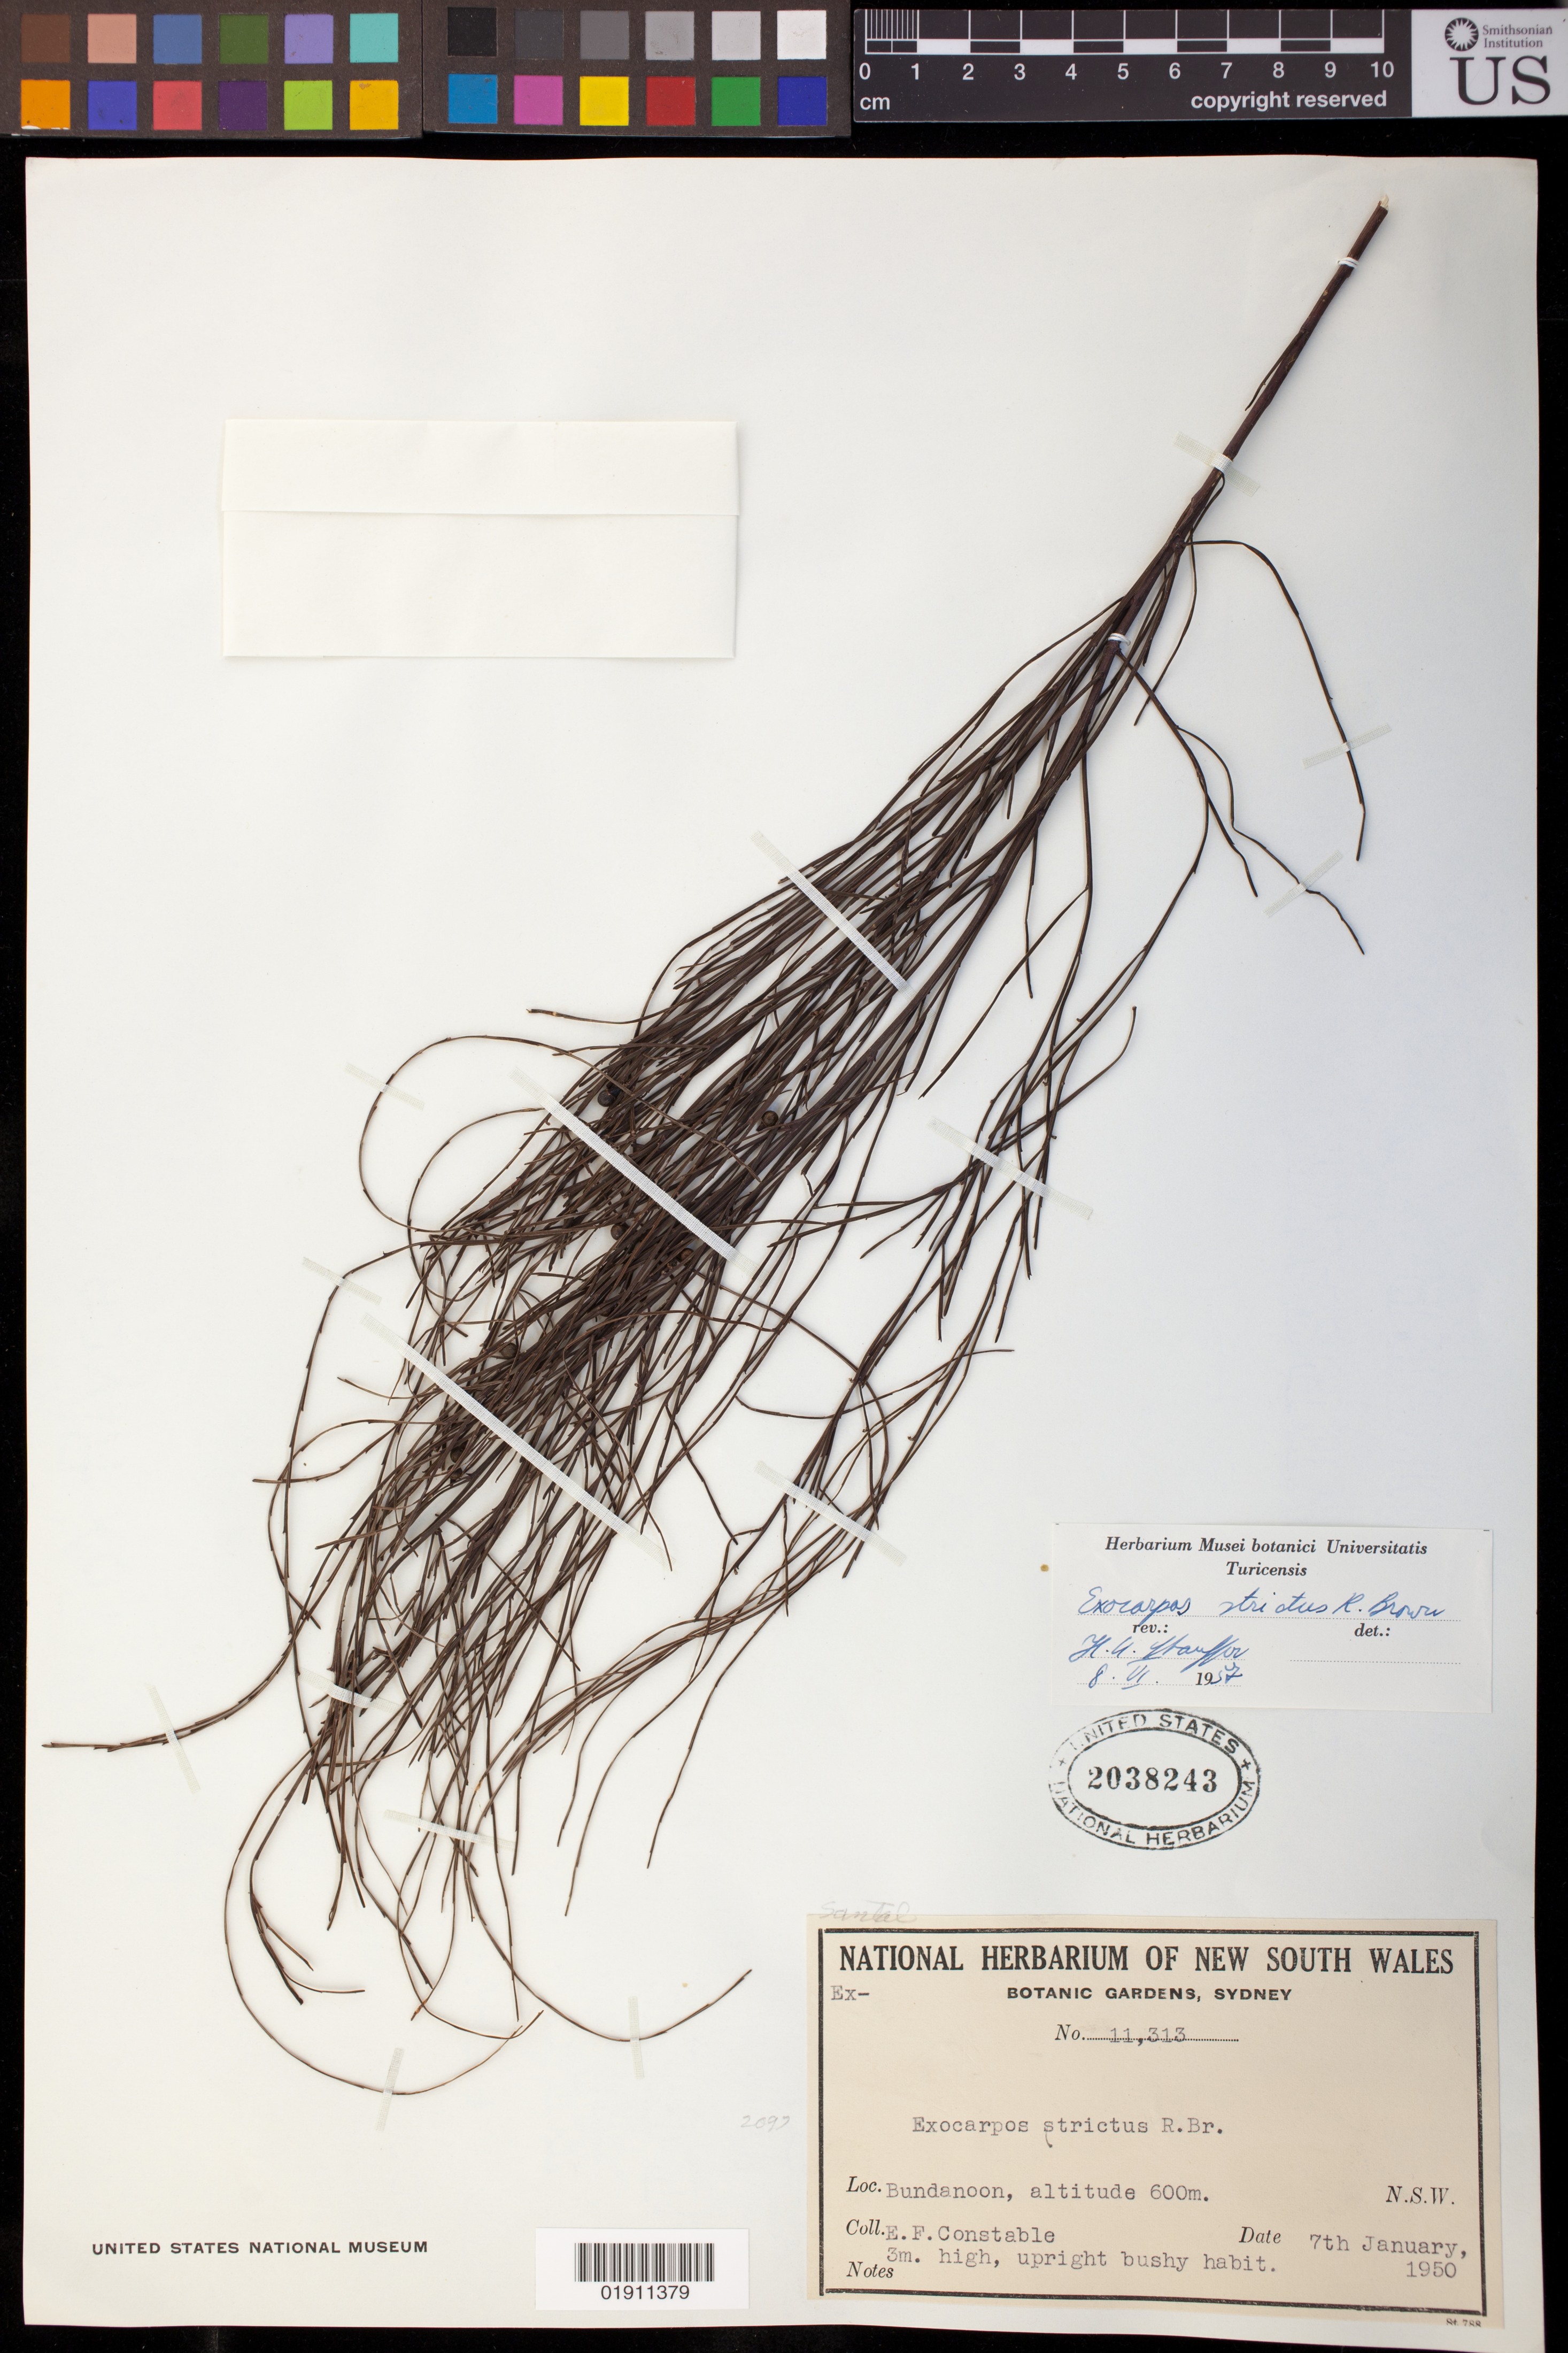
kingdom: Plantae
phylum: Tracheophyta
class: Magnoliopsida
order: Santalales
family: Santalaceae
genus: Exocarpos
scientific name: Exocarpos strictus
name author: R. Br.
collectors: E. F. Constable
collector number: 11313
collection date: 1950-01-07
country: Australia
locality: Bundanoon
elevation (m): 600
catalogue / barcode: US 2038243